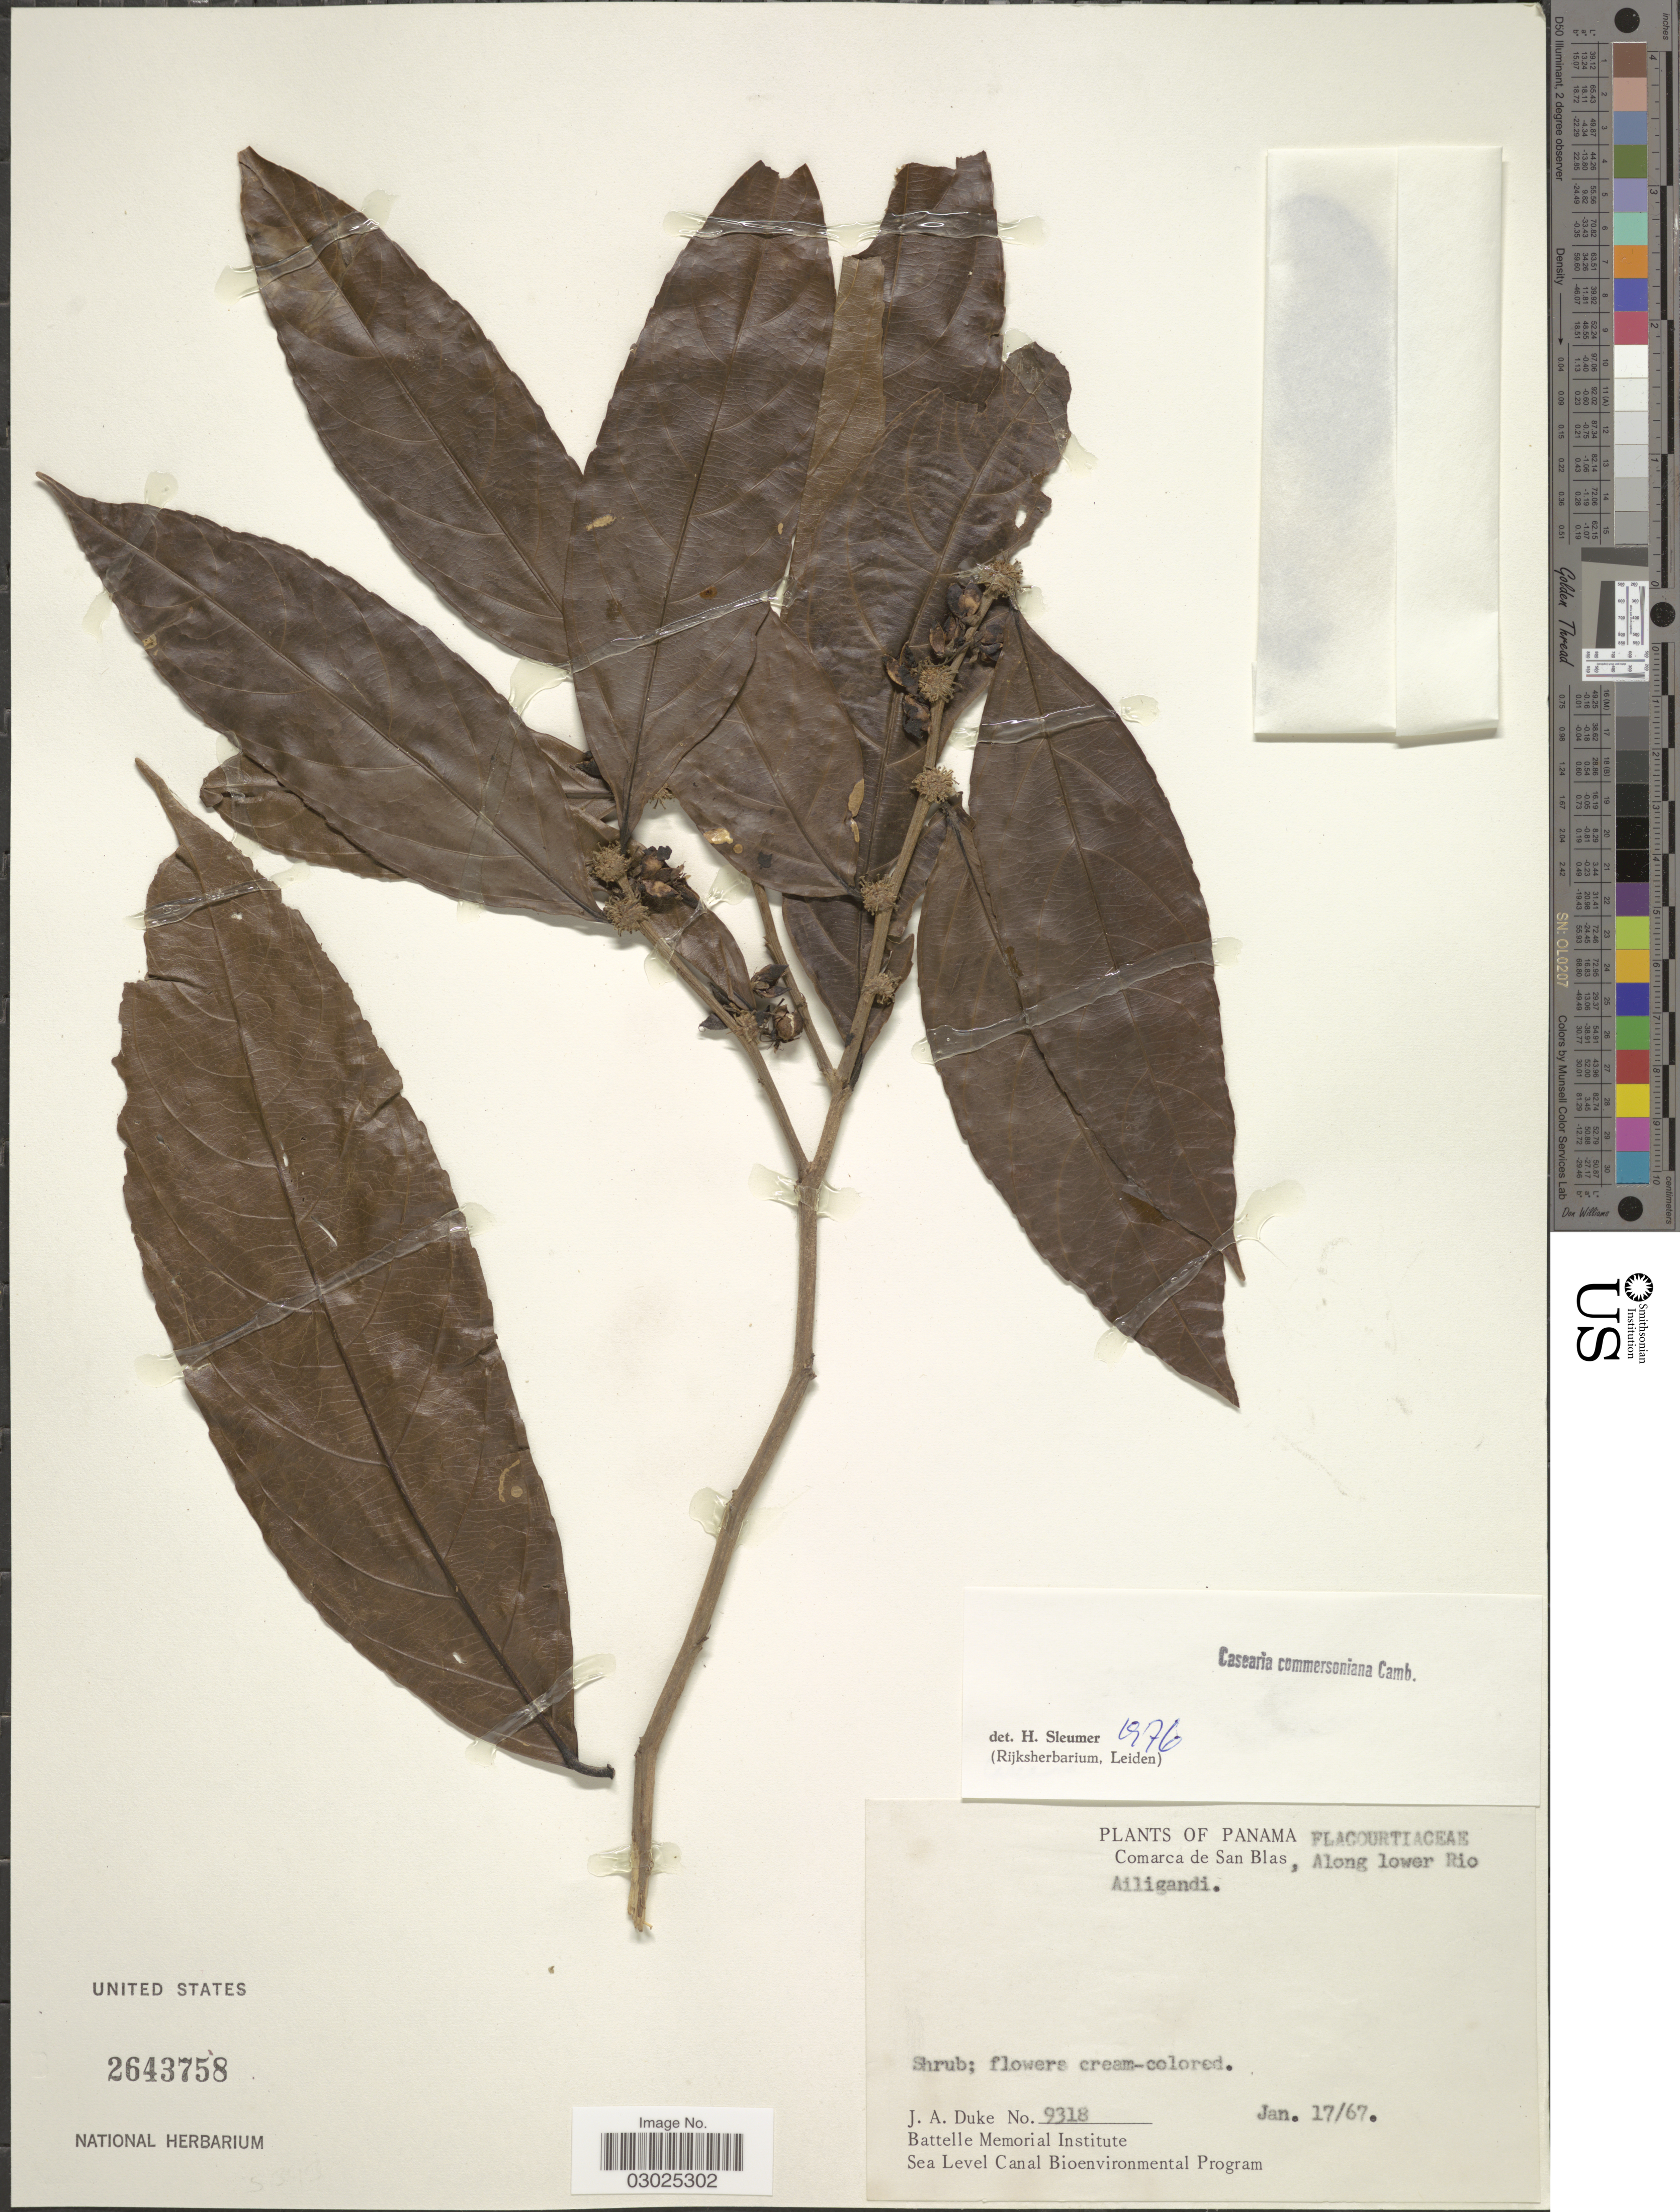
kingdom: Plantae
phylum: Tracheophyta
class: Magnoliopsida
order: Malpighiales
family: Salicaceae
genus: Piparea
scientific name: Piparea dentata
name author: Aubl.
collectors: J. A. Duke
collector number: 9318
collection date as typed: Transcribed d/m/y: 17/1/67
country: Panama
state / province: Kuna Yala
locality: Comarca de San Blas, Along lower Rio Ailigandi.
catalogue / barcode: US 2643758